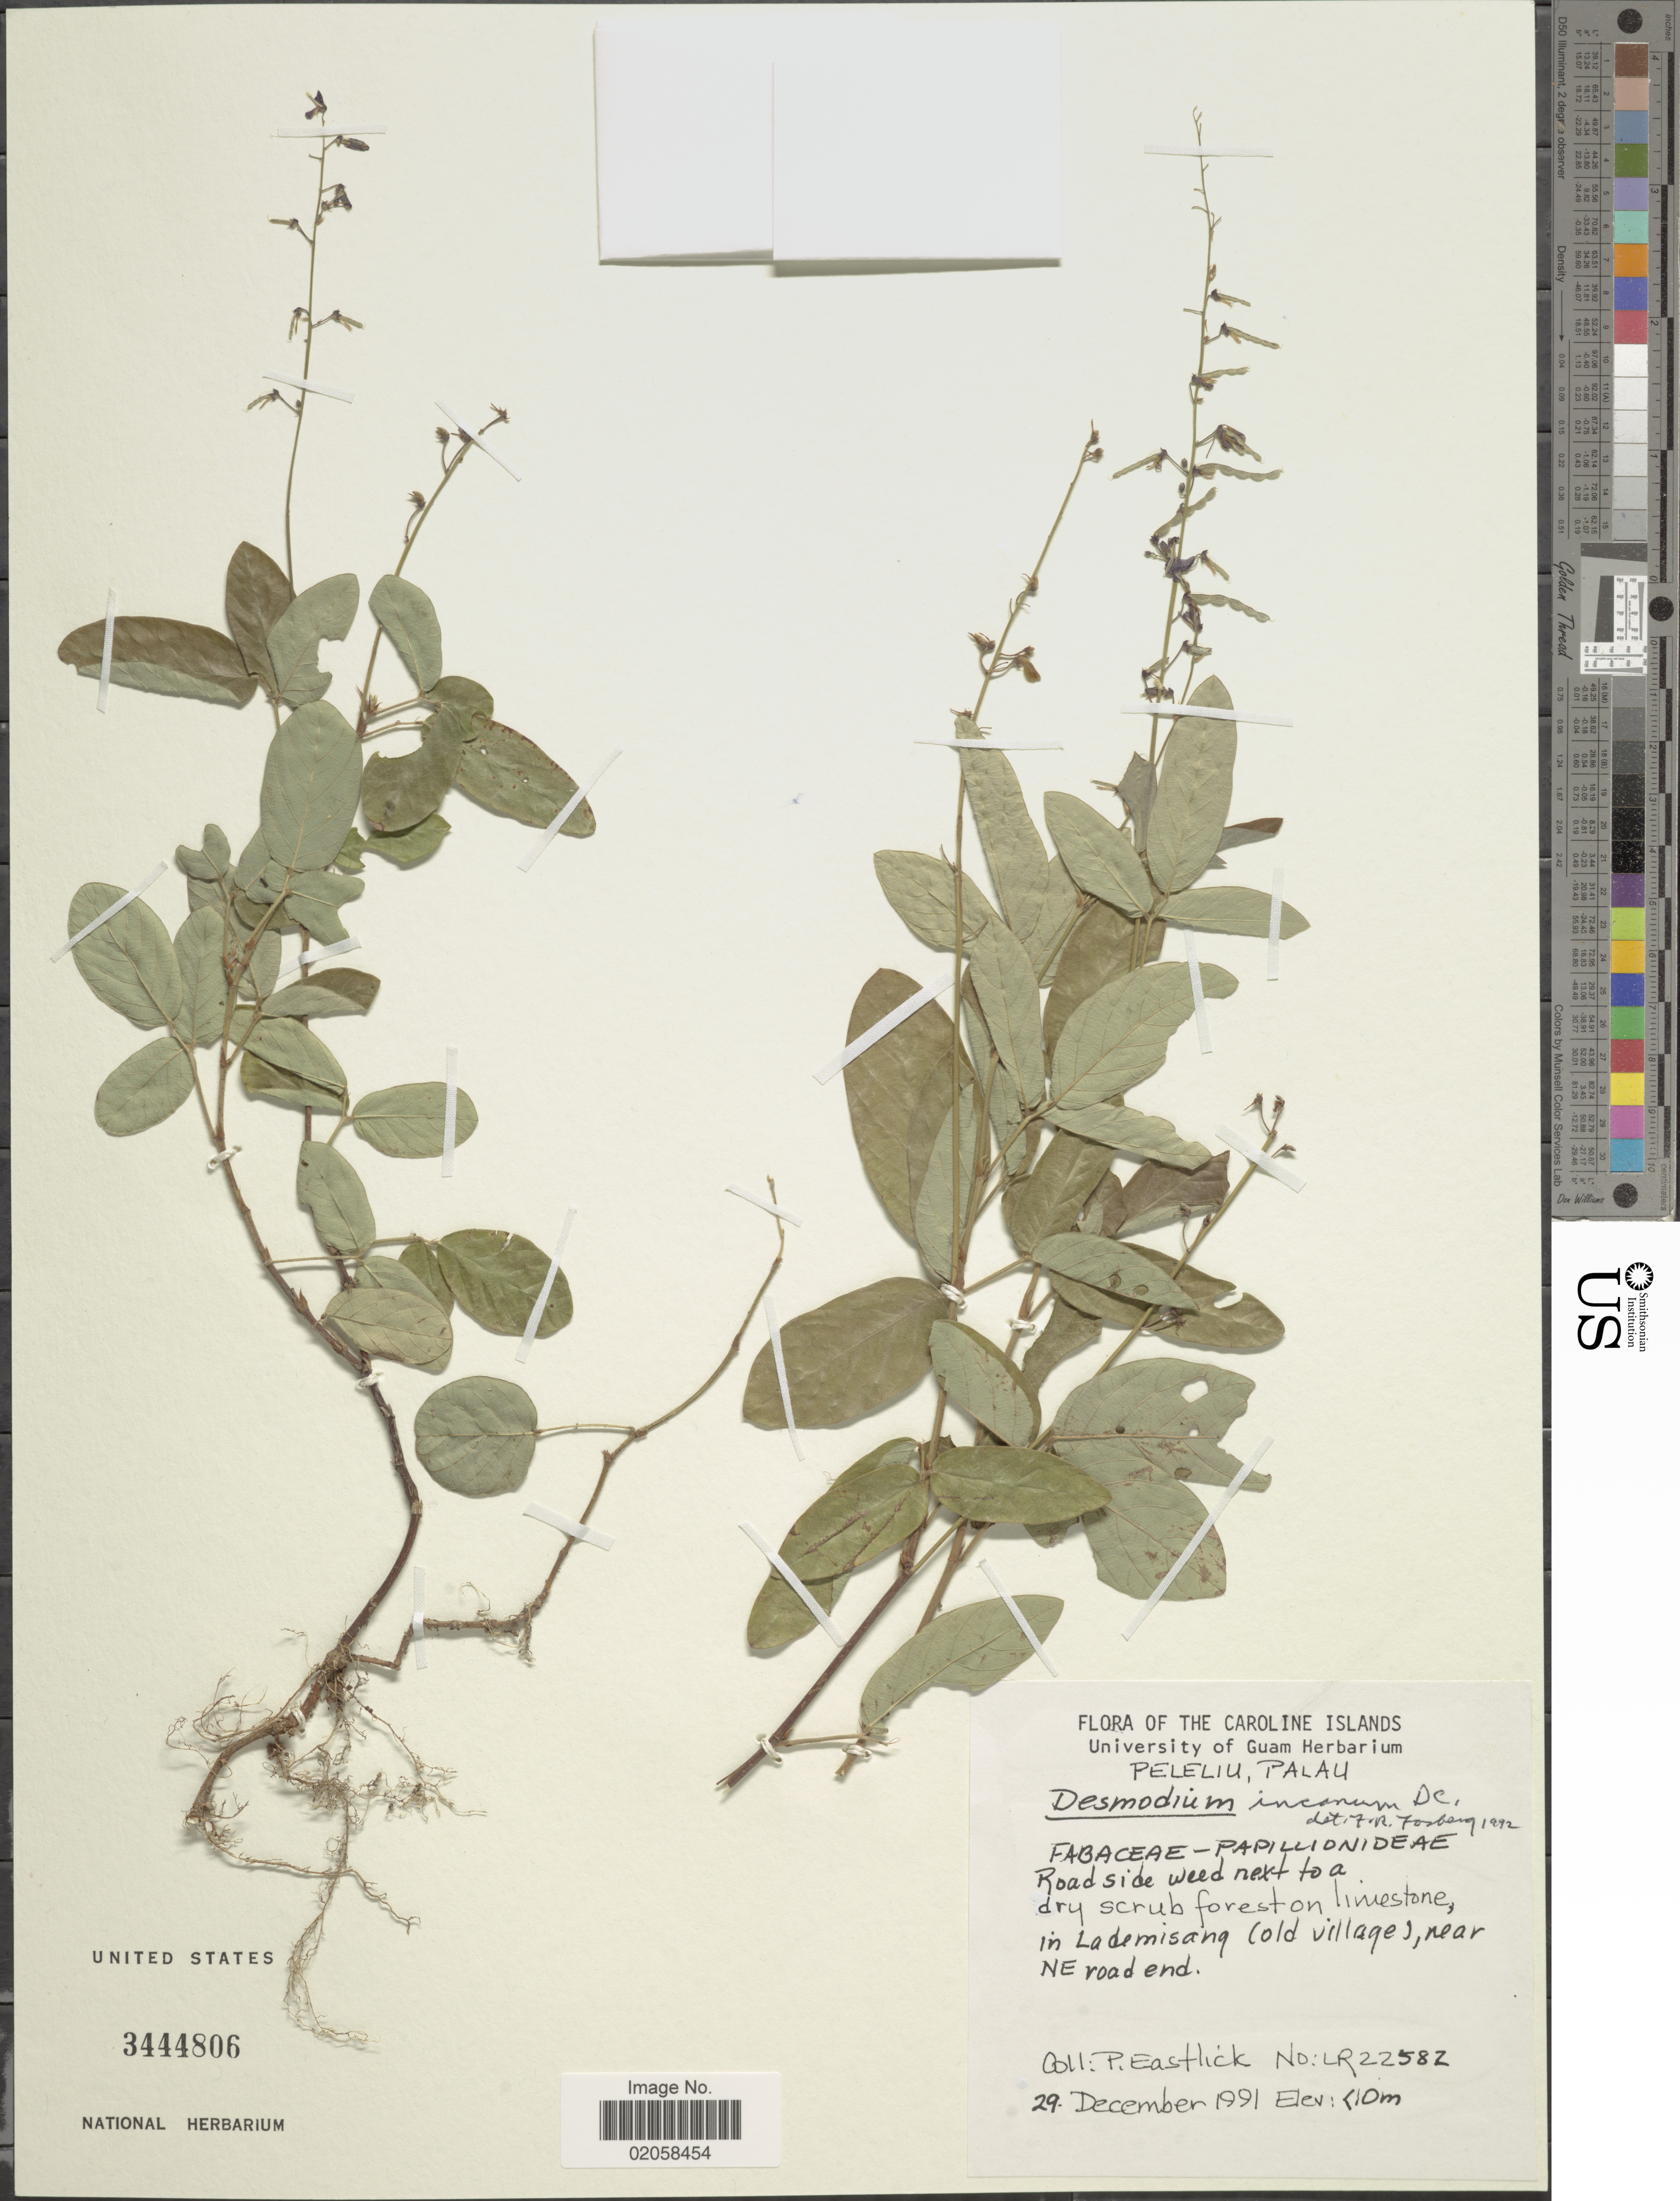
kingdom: Plantae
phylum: Tracheophyta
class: Magnoliopsida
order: Fabales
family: Fabaceae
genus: Desmodium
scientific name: Desmodium incanum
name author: (Sw.) DC.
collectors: P. Eastlick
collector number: LR22582*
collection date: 1991-12-29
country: Palau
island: Beliliou [Peleliu]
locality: Peleliu, palau, roadside weed, in ladermisang (old village), near NE road end.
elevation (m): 10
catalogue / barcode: US 3444806